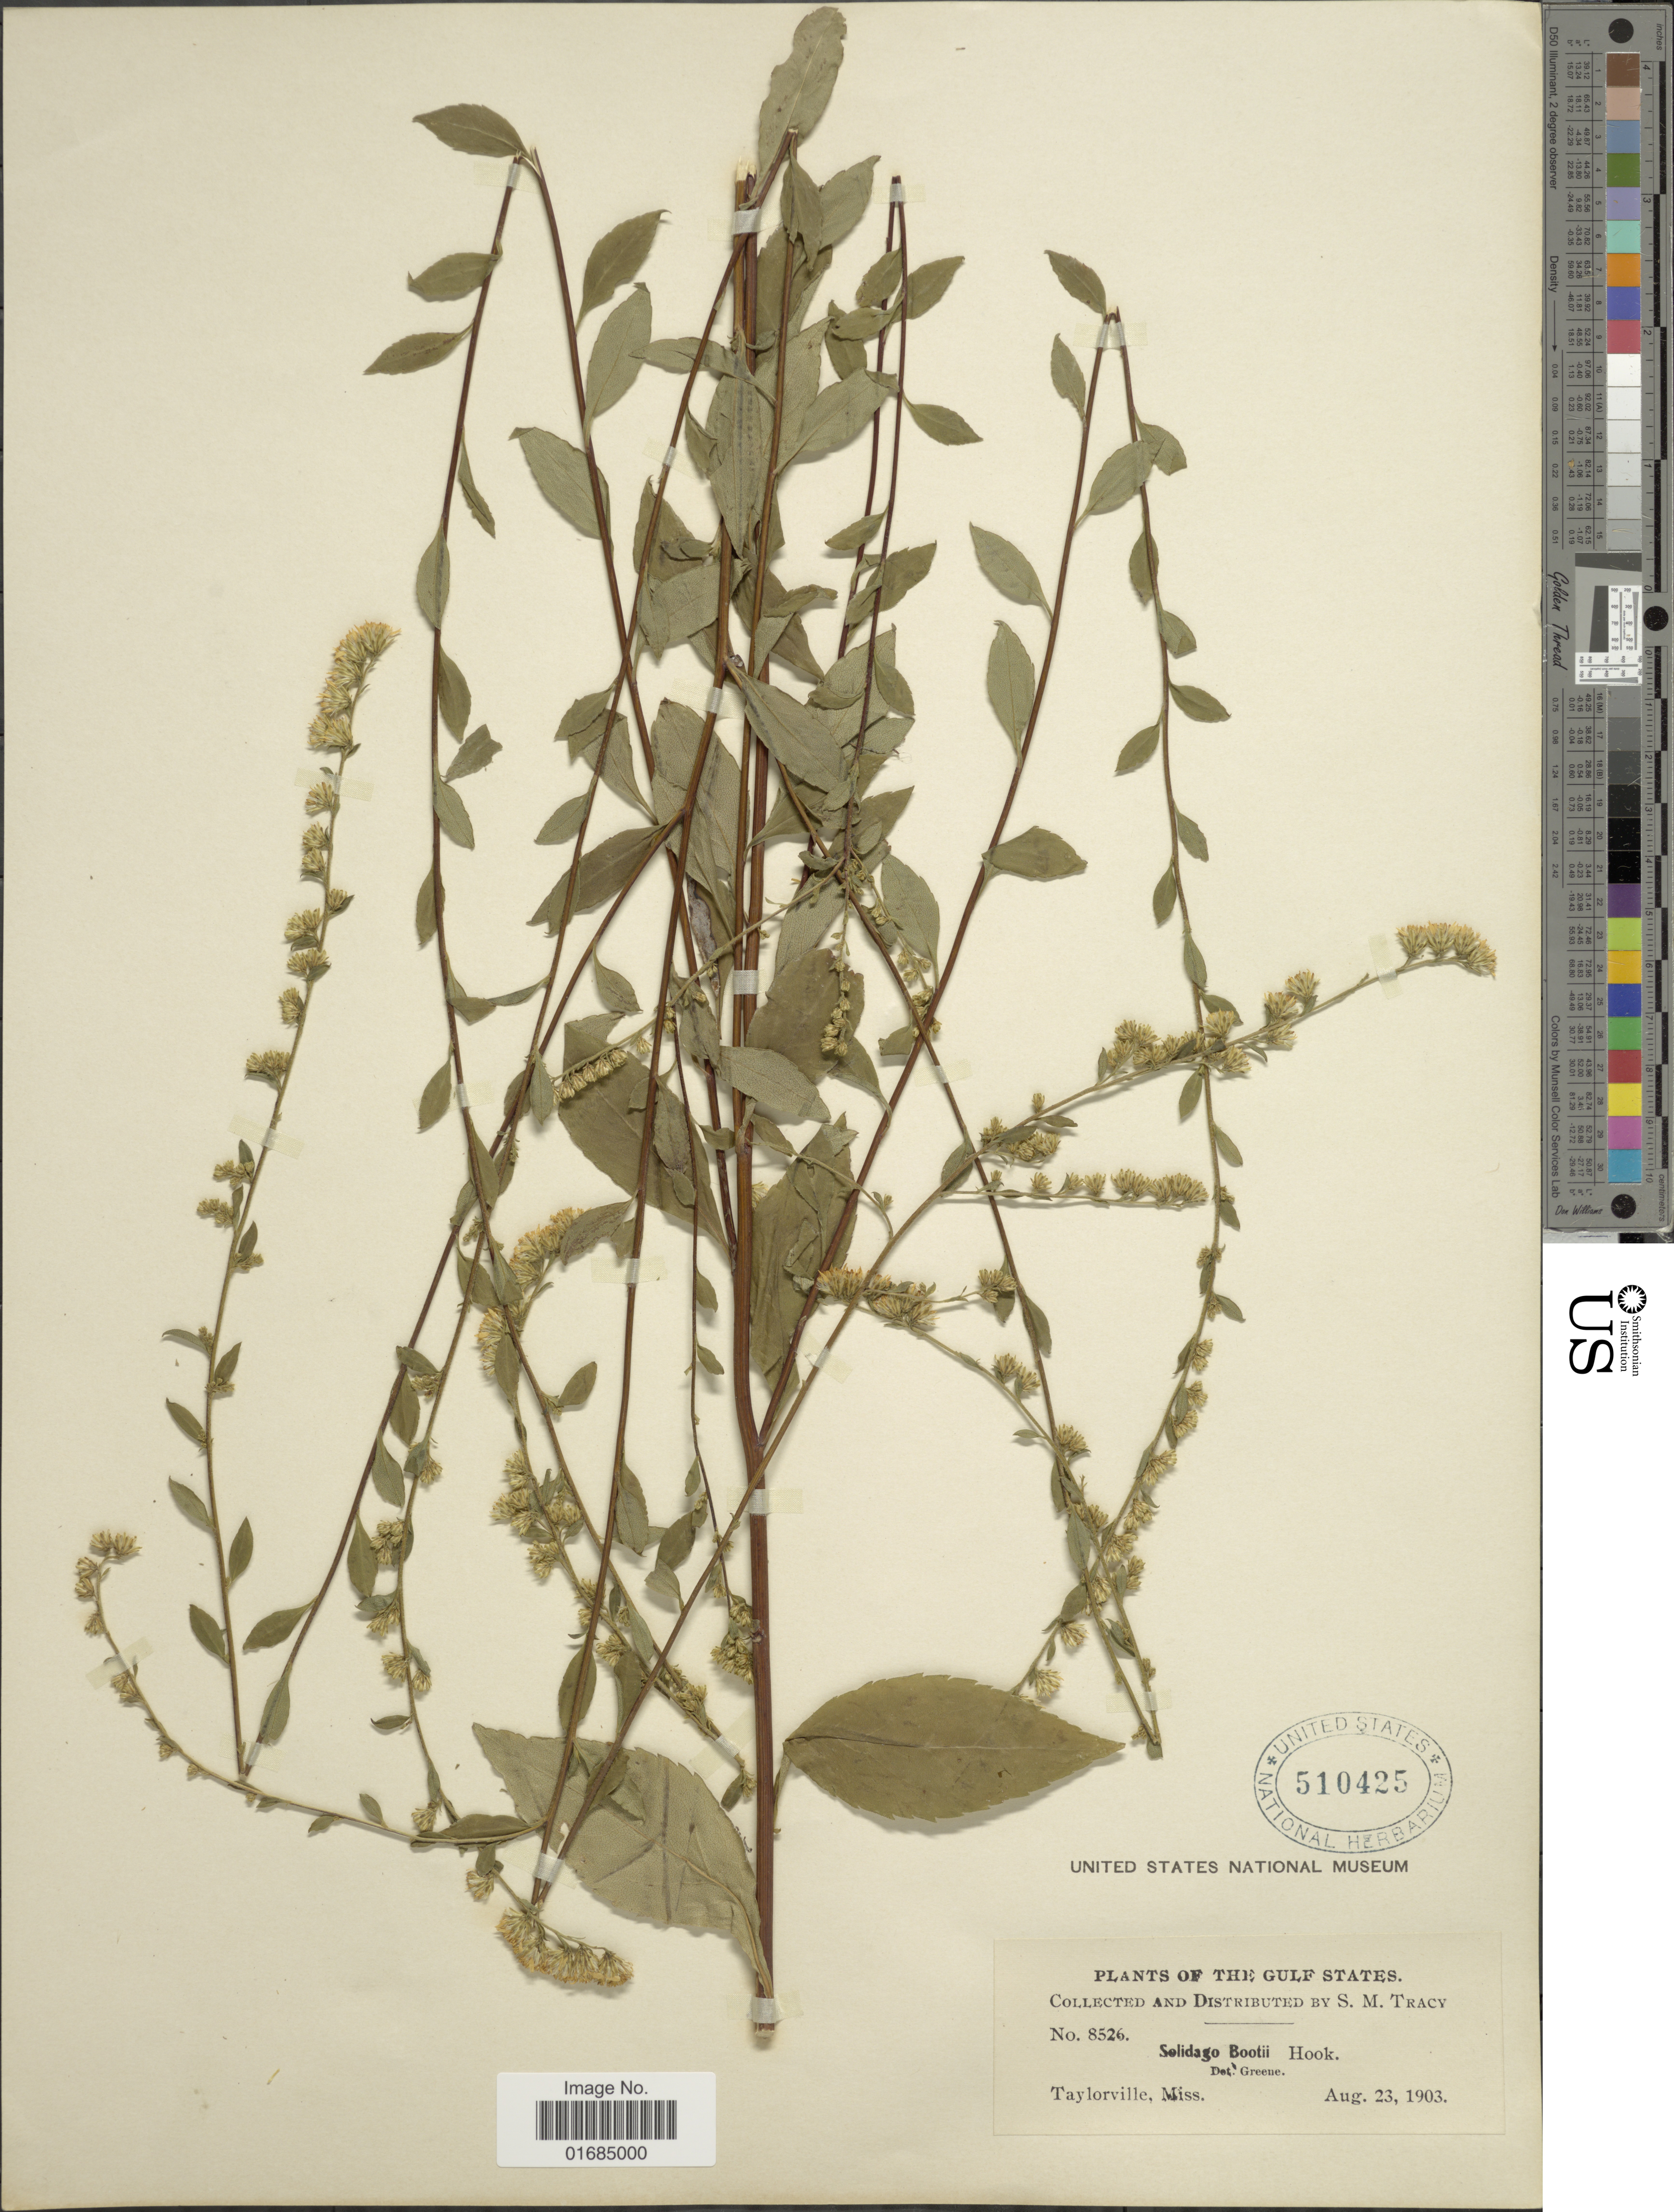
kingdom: Plantae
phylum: Tracheophyta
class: Magnoliopsida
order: Asterales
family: Asteraceae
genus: Solidago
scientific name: Solidago boottii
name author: Hook.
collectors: S. M. Tracy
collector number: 8526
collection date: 1903-08-23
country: United States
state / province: Mississippi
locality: The Gulf States, Taylorville.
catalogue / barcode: US 510425